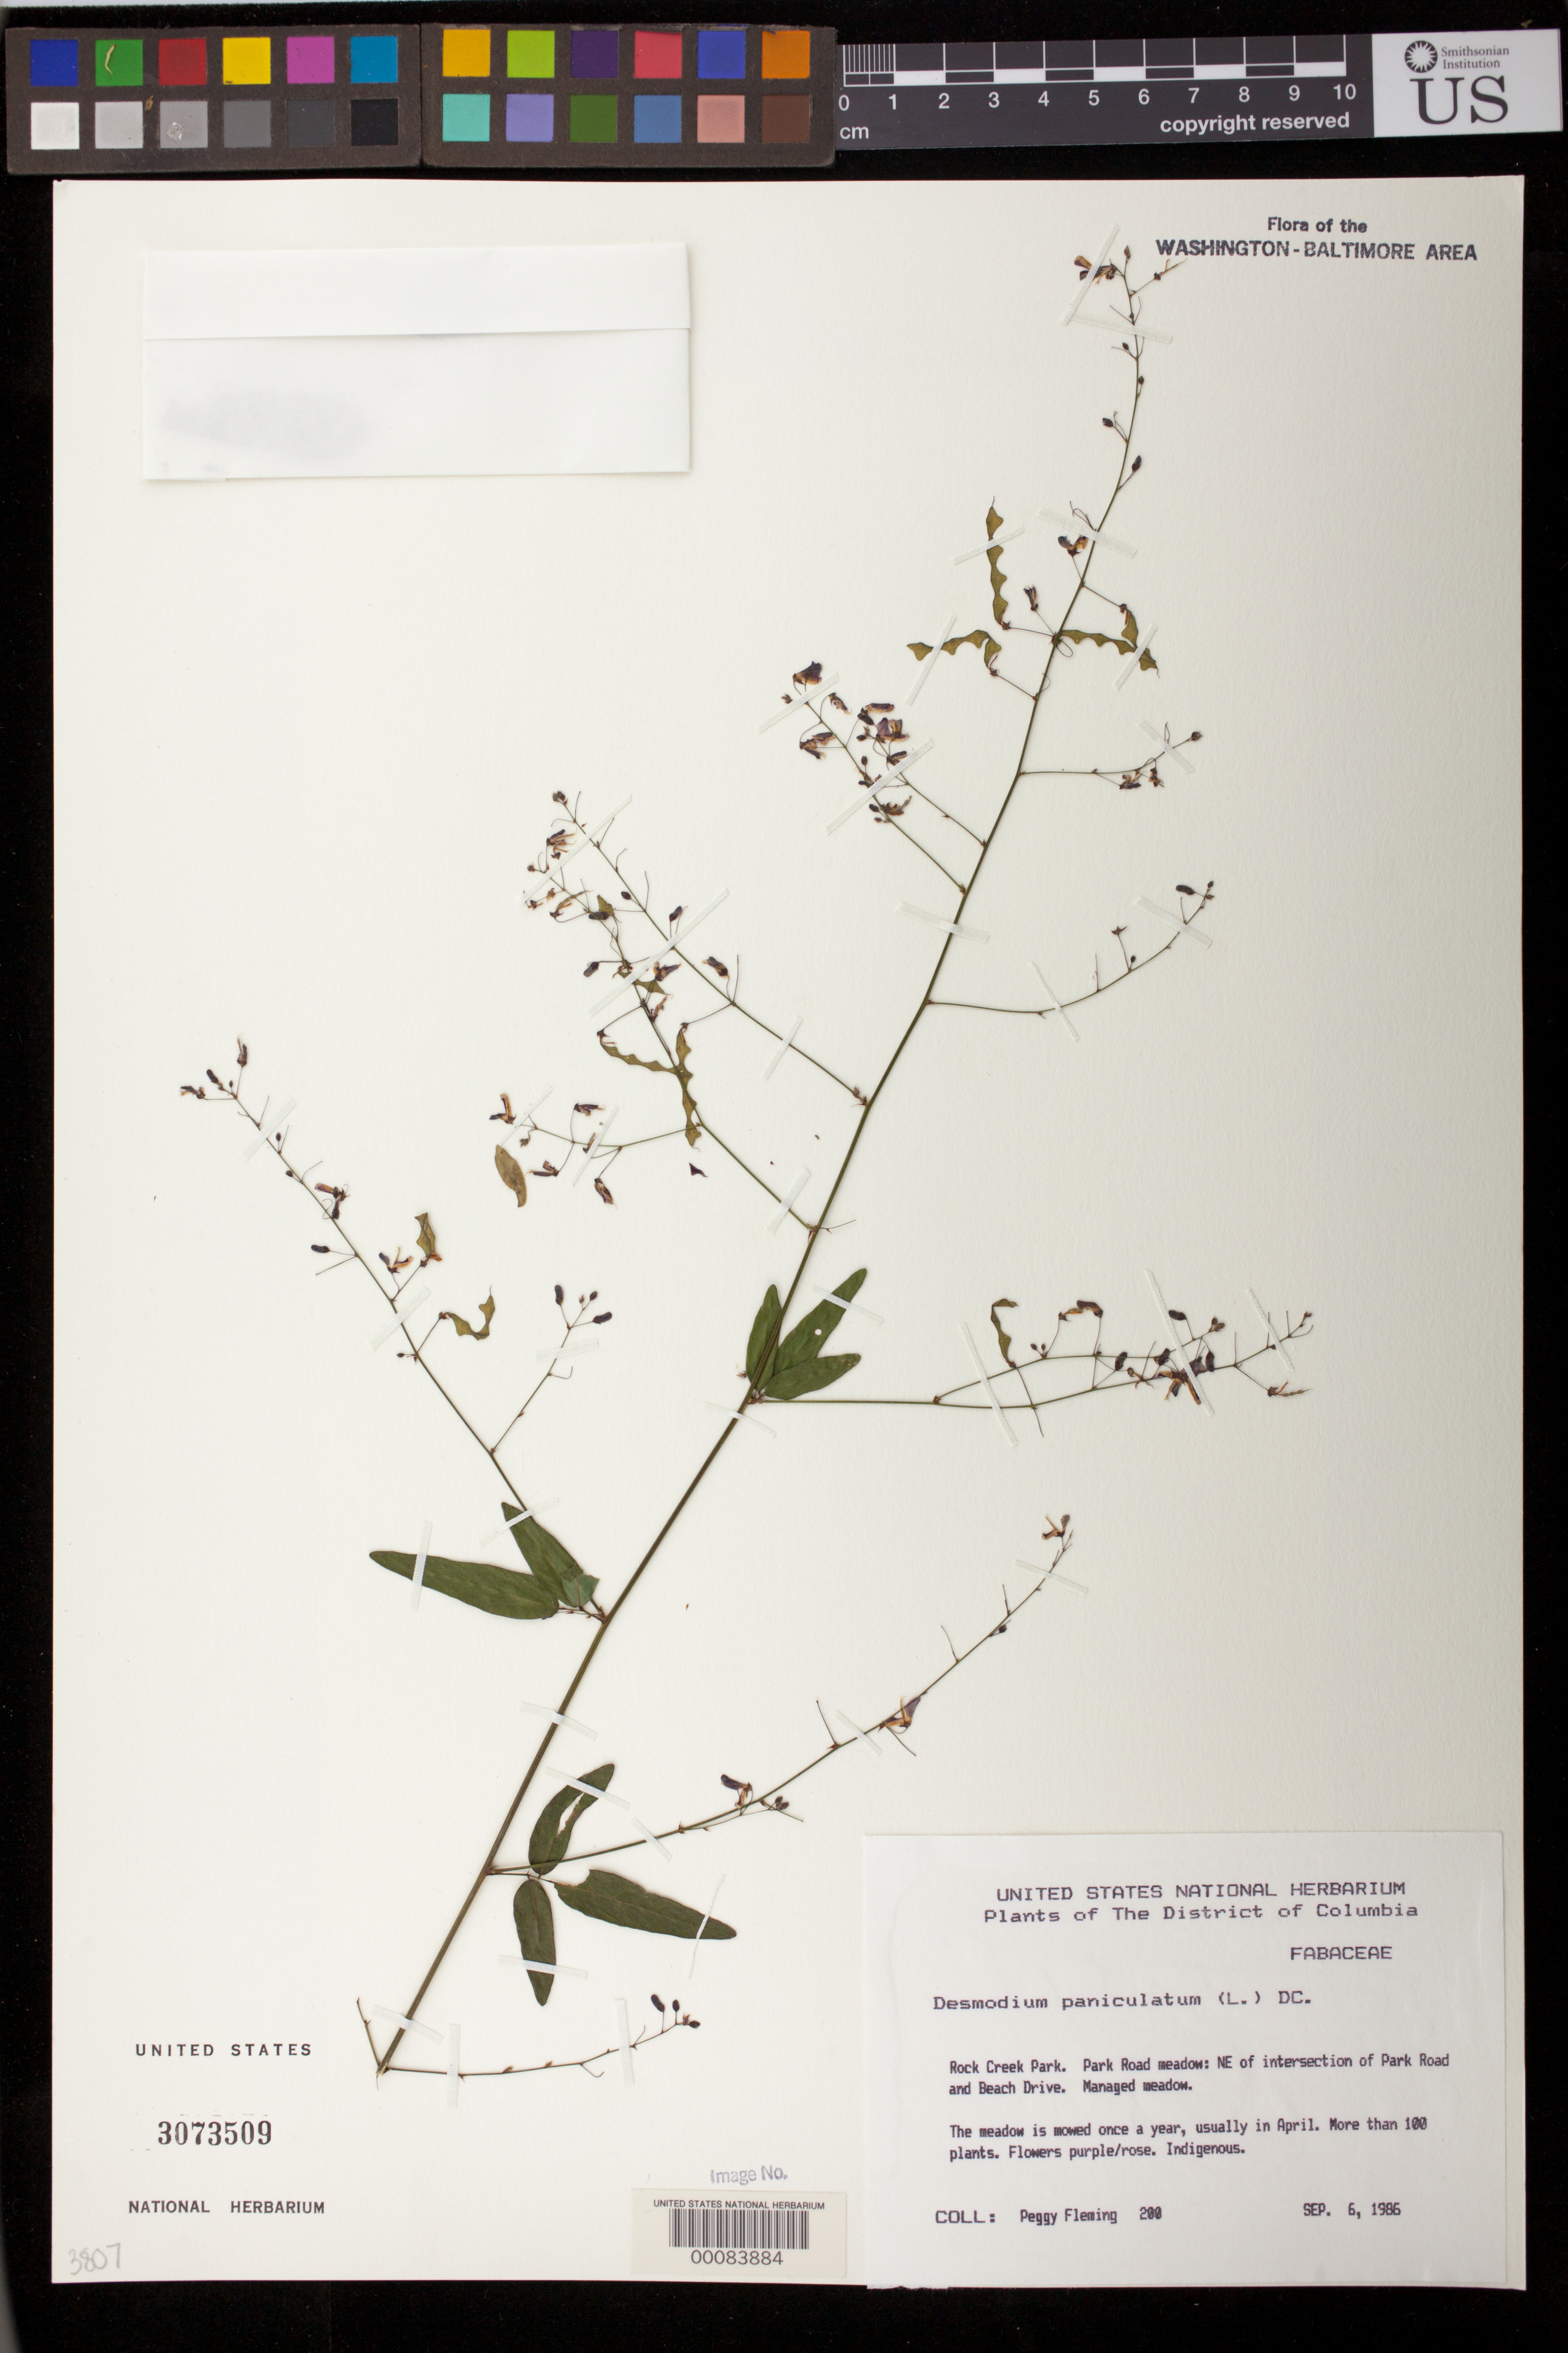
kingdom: Plantae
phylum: Tracheophyta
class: Magnoliopsida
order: Fabales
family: Fabaceae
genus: Desmodium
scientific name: Desmodium paniculatum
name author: (L.) DC.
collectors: P. Fleming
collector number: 200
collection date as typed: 06 Sep 1986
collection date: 1986-09-06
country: United States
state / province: District of Columbia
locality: Oak and Beach Drive.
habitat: Managed meadow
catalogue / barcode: US 3073509